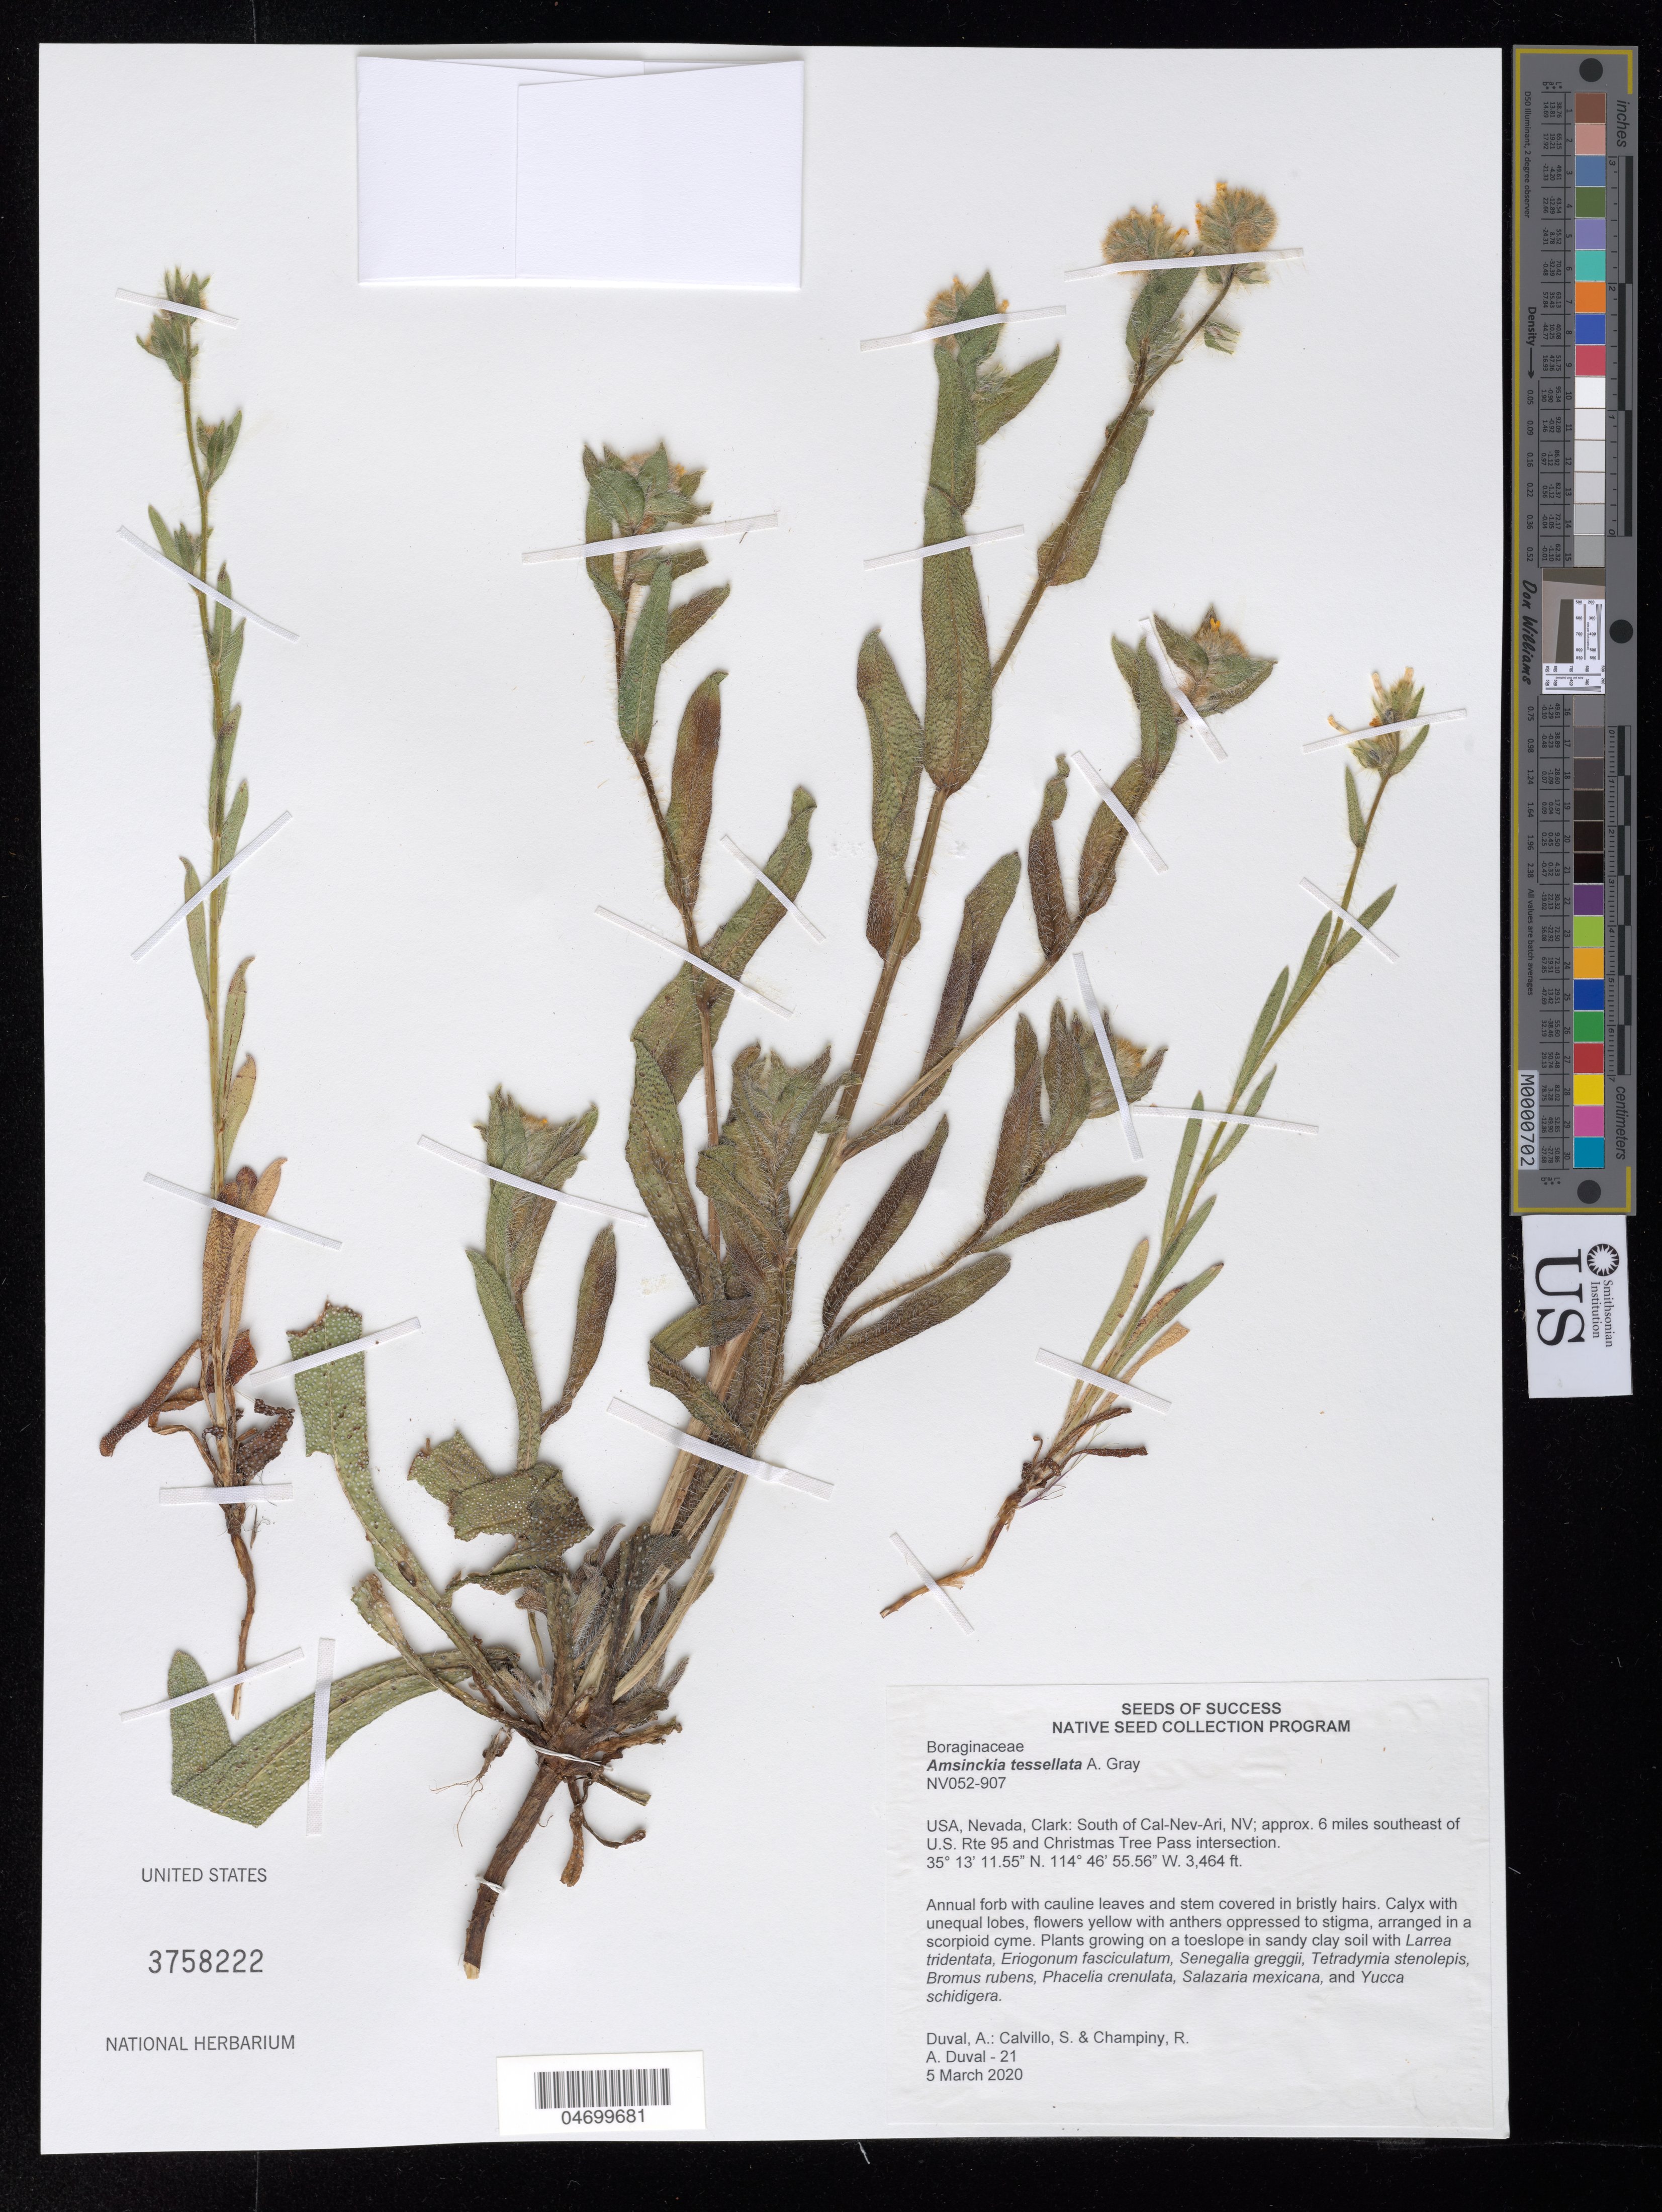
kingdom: Plantae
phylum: Tracheophyta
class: Magnoliopsida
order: Boraginales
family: Boraginaceae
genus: Amsinckia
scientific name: Amsinckia tessellata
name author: A. Gray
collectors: A. Duval, S. Calvillo & R. Champiny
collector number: NV052-907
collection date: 2020-03-05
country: United States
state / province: Nevada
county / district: Clark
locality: S of Cal-Nev-Ari, 6 mi. SE of US Rte 95 and Christmas Tree Pass intersection.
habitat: Sandy clay soils. With Larrea tridentata, Senegalia greggii, Bromus rubens, etc.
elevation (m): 1056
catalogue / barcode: US 3758222